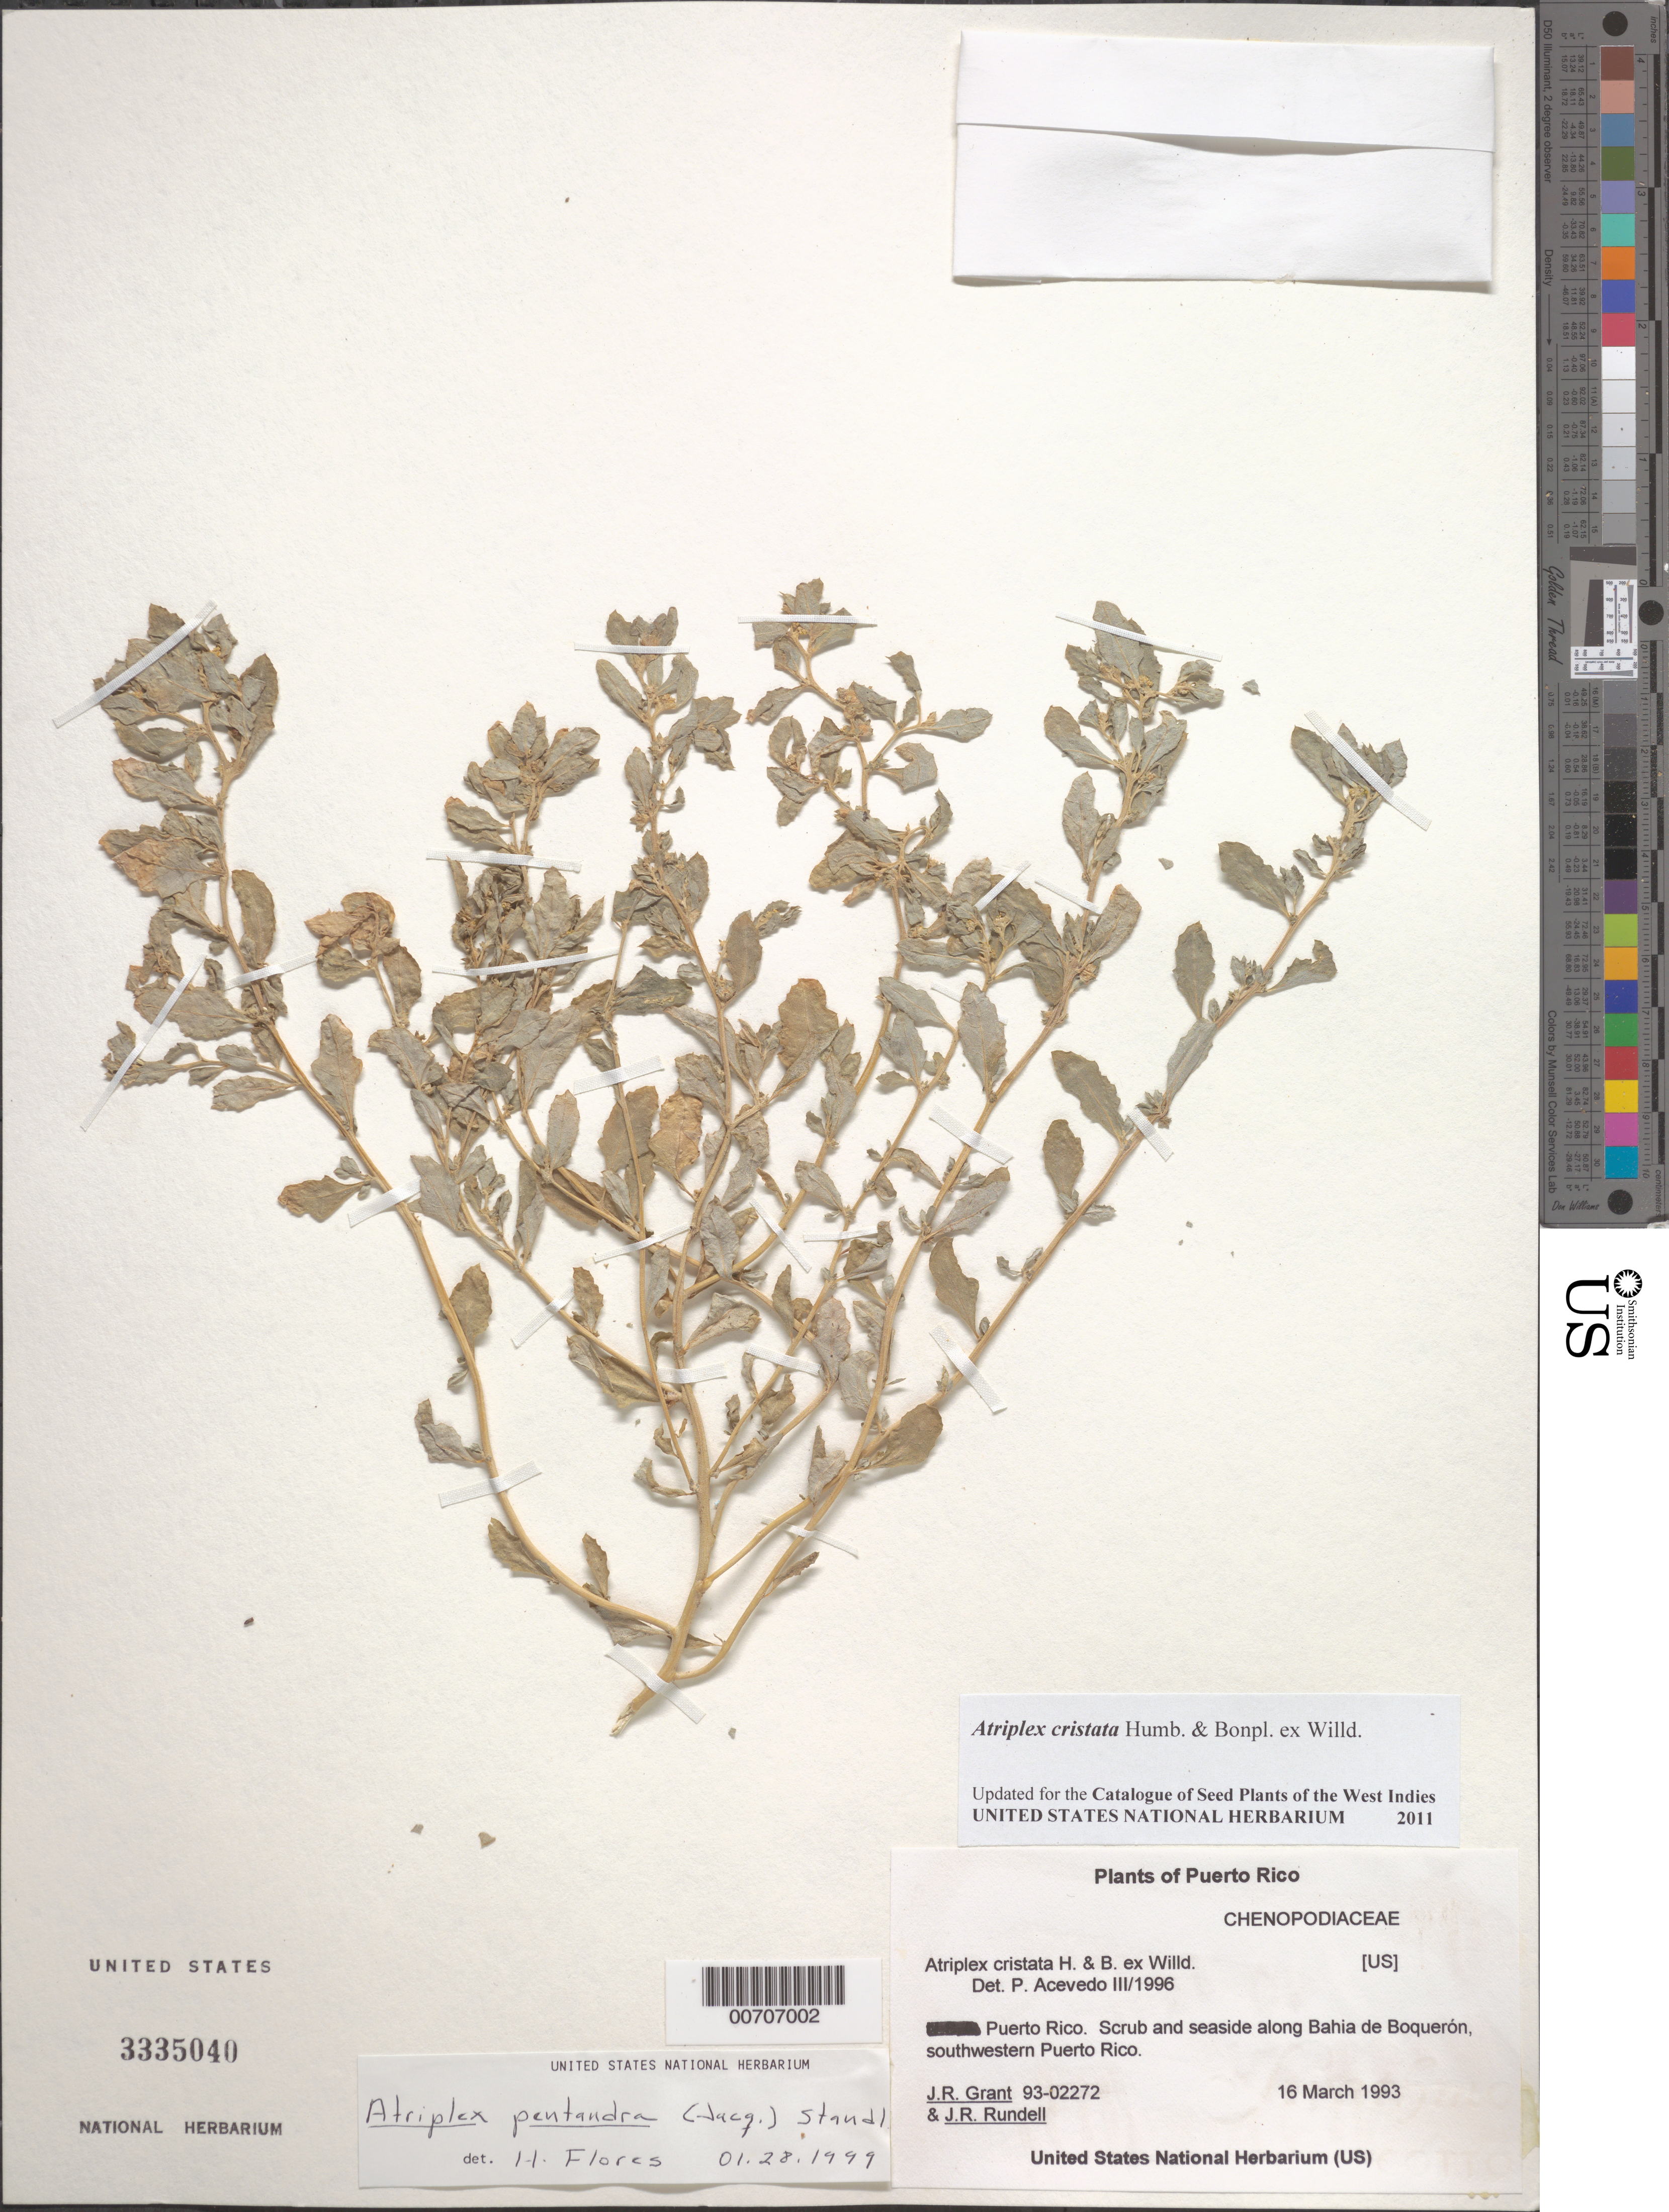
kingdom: Plantae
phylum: Tracheophyta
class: Magnoliopsida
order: Caryophyllales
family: Amaranthaceae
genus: Atriplex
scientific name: Atriplex pentandra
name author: (Jacq.) Standl.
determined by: Flores, H., (US), NMNH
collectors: J. R. Grant & J. R. Rundell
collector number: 93-02272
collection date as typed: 16 Mar 1993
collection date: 1993-03-16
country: Puerto Rico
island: Greater Antilles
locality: Bahia de Boquerón, SW Puerto Rico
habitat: Scrub and seaside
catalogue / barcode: US 3335040